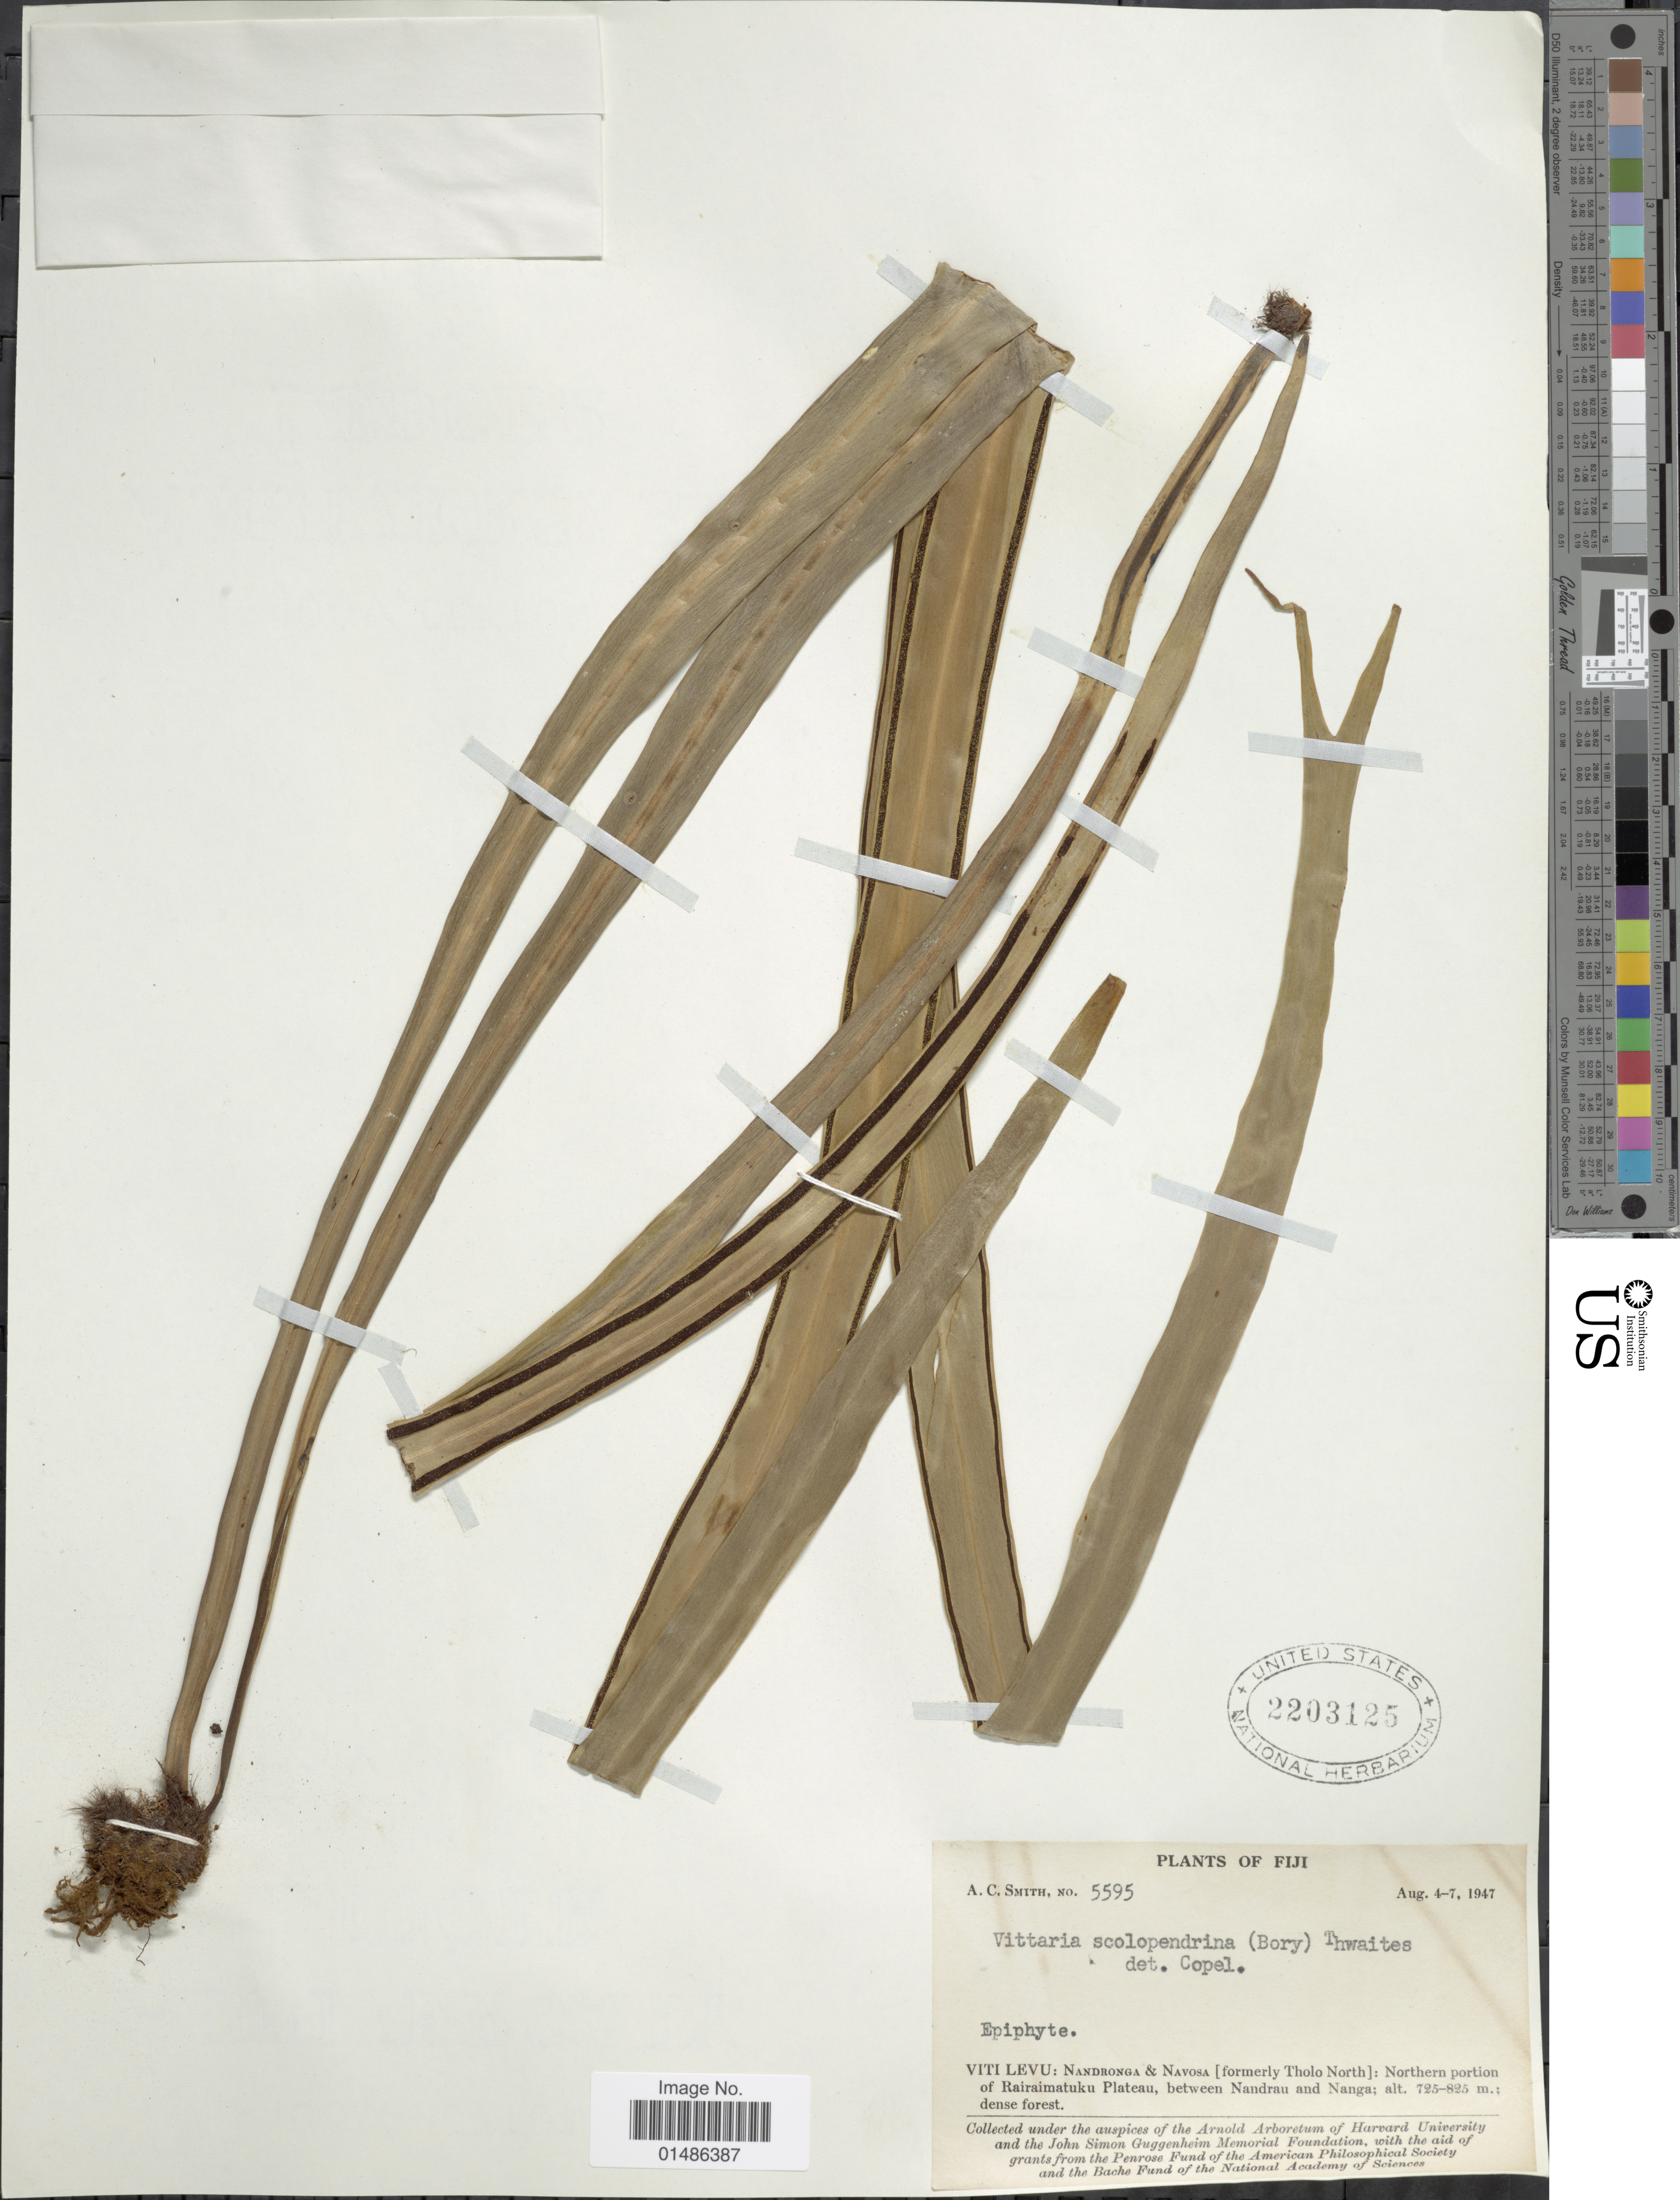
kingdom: Plantae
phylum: Tracheophyta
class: Polypodiopsida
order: Polypodiales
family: Pteridaceae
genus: Haplopteris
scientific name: Haplopteris scolopendrina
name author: (Bory) Presl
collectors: A. C. Smith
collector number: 5595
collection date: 1947-08-04/1947-08-07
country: Fiji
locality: Viti Levu: Nandronga & Navosa [formerly Tholo North]: Northern portion of Rairaimatuku Plateau, between Nandrau and Nanga.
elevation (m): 725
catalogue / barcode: US 2203125